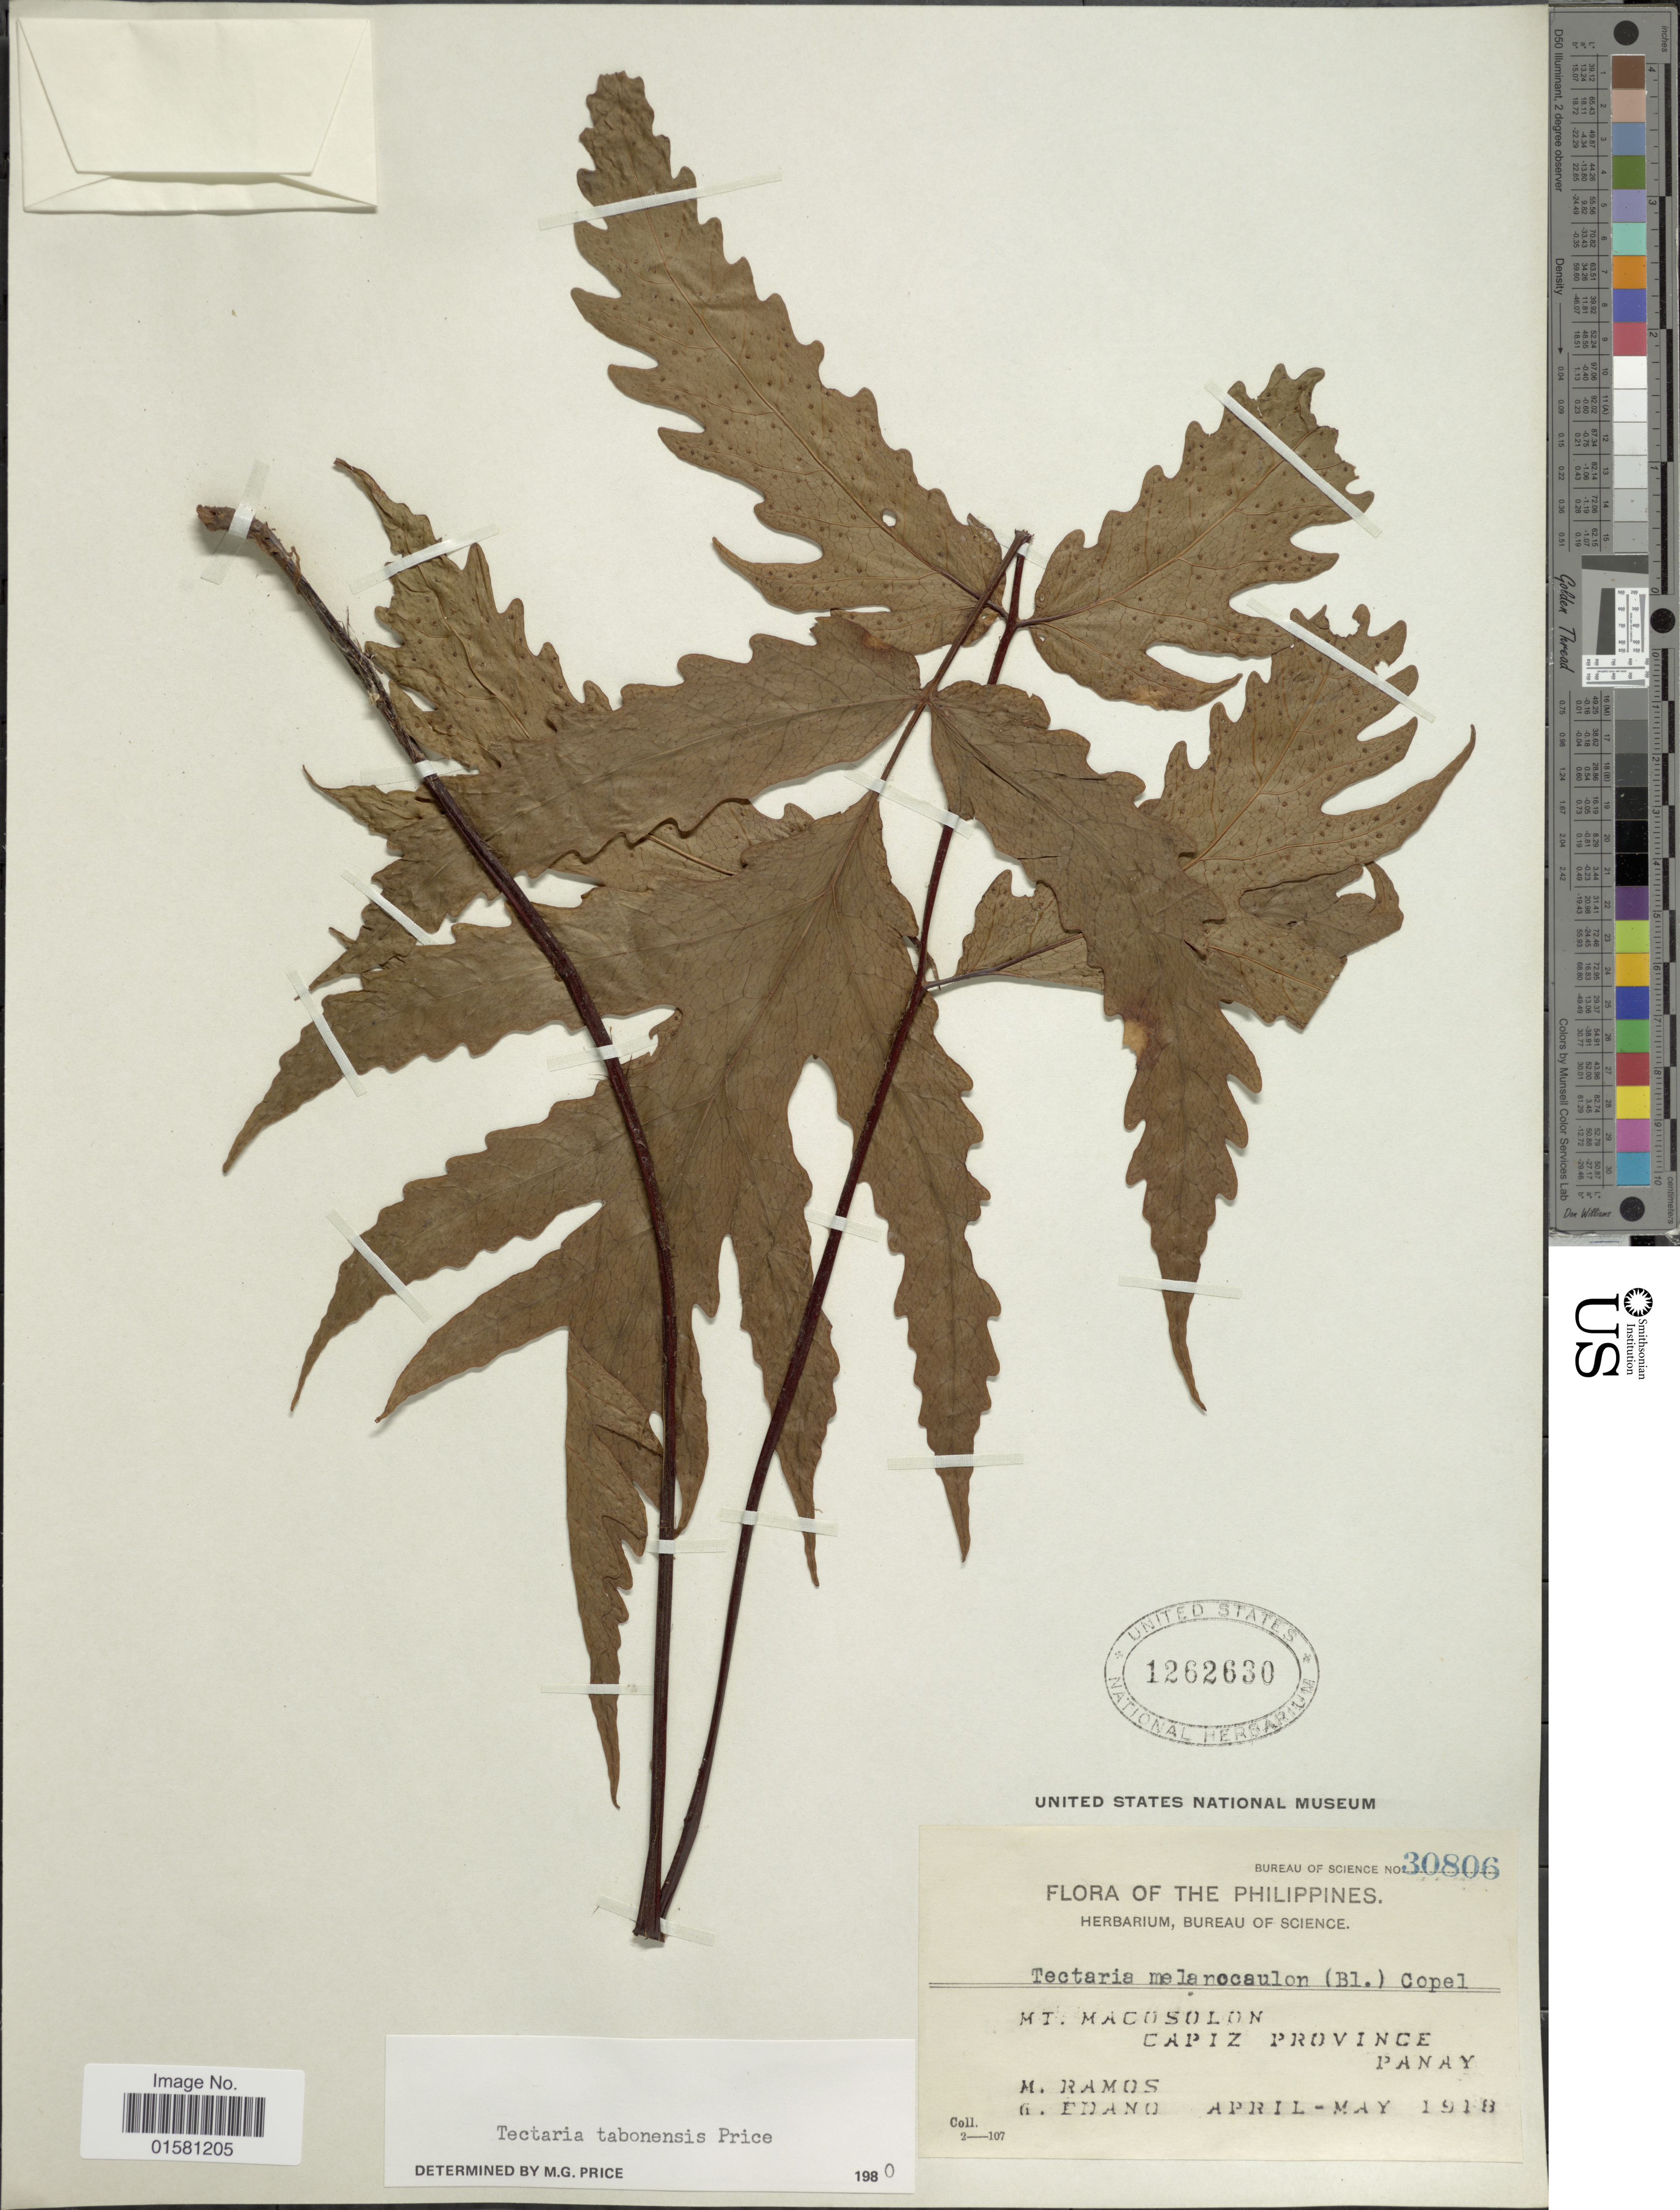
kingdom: Plantae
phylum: Tracheophyta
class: Polypodiopsida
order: Polypodiales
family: Tectariaceae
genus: Tectaria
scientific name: Tectaria tabonensis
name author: M.G. Price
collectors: M. Ramos & G. Edaño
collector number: Bureau of science 30806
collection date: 1918-04/1918-05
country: Philippines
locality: Mt. Macosolon, Capiz province, Panay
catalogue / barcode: US 1262630